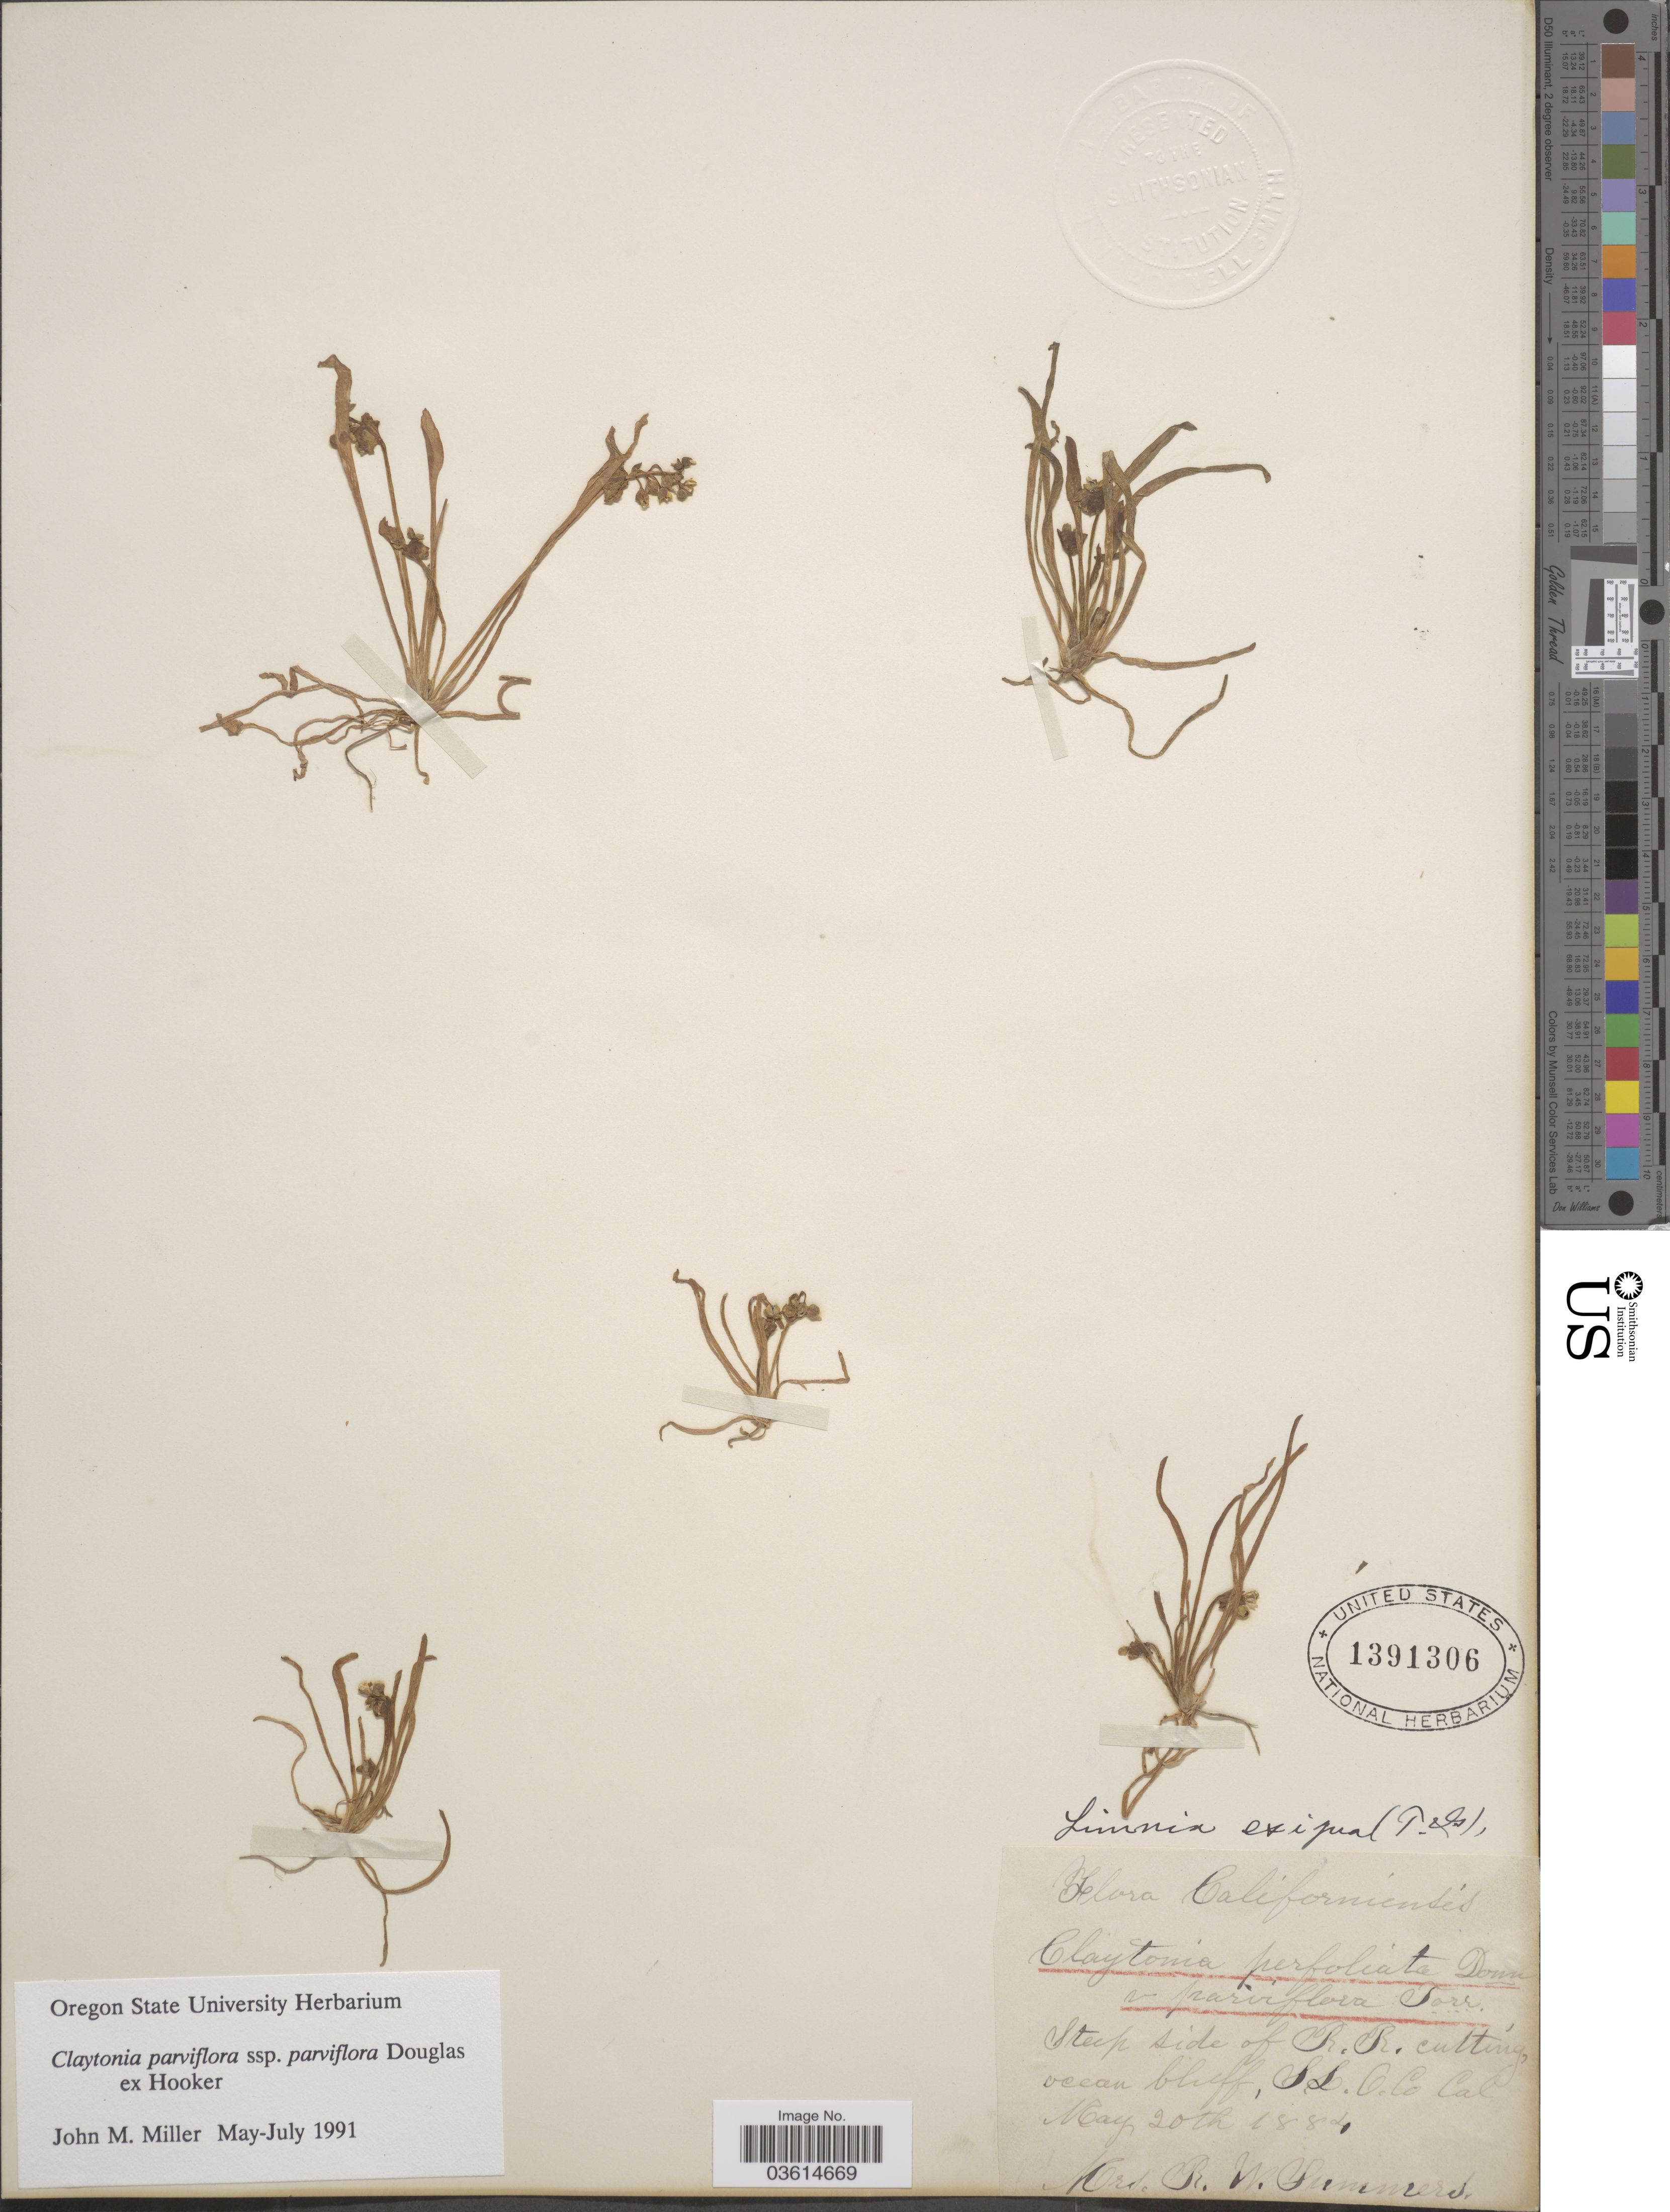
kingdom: Plantae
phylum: Tracheophyta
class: Magnoliopsida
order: Caryophyllales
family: Montiaceae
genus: Claytonia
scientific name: Claytonia parviflora subsp. parviflora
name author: Douglas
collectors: R. Summers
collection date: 1884-05-20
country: United States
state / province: California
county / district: San Luis Obispo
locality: Steep side of R. R. cutting, ocean bluff, S. L. O. Co.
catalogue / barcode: US 1391306